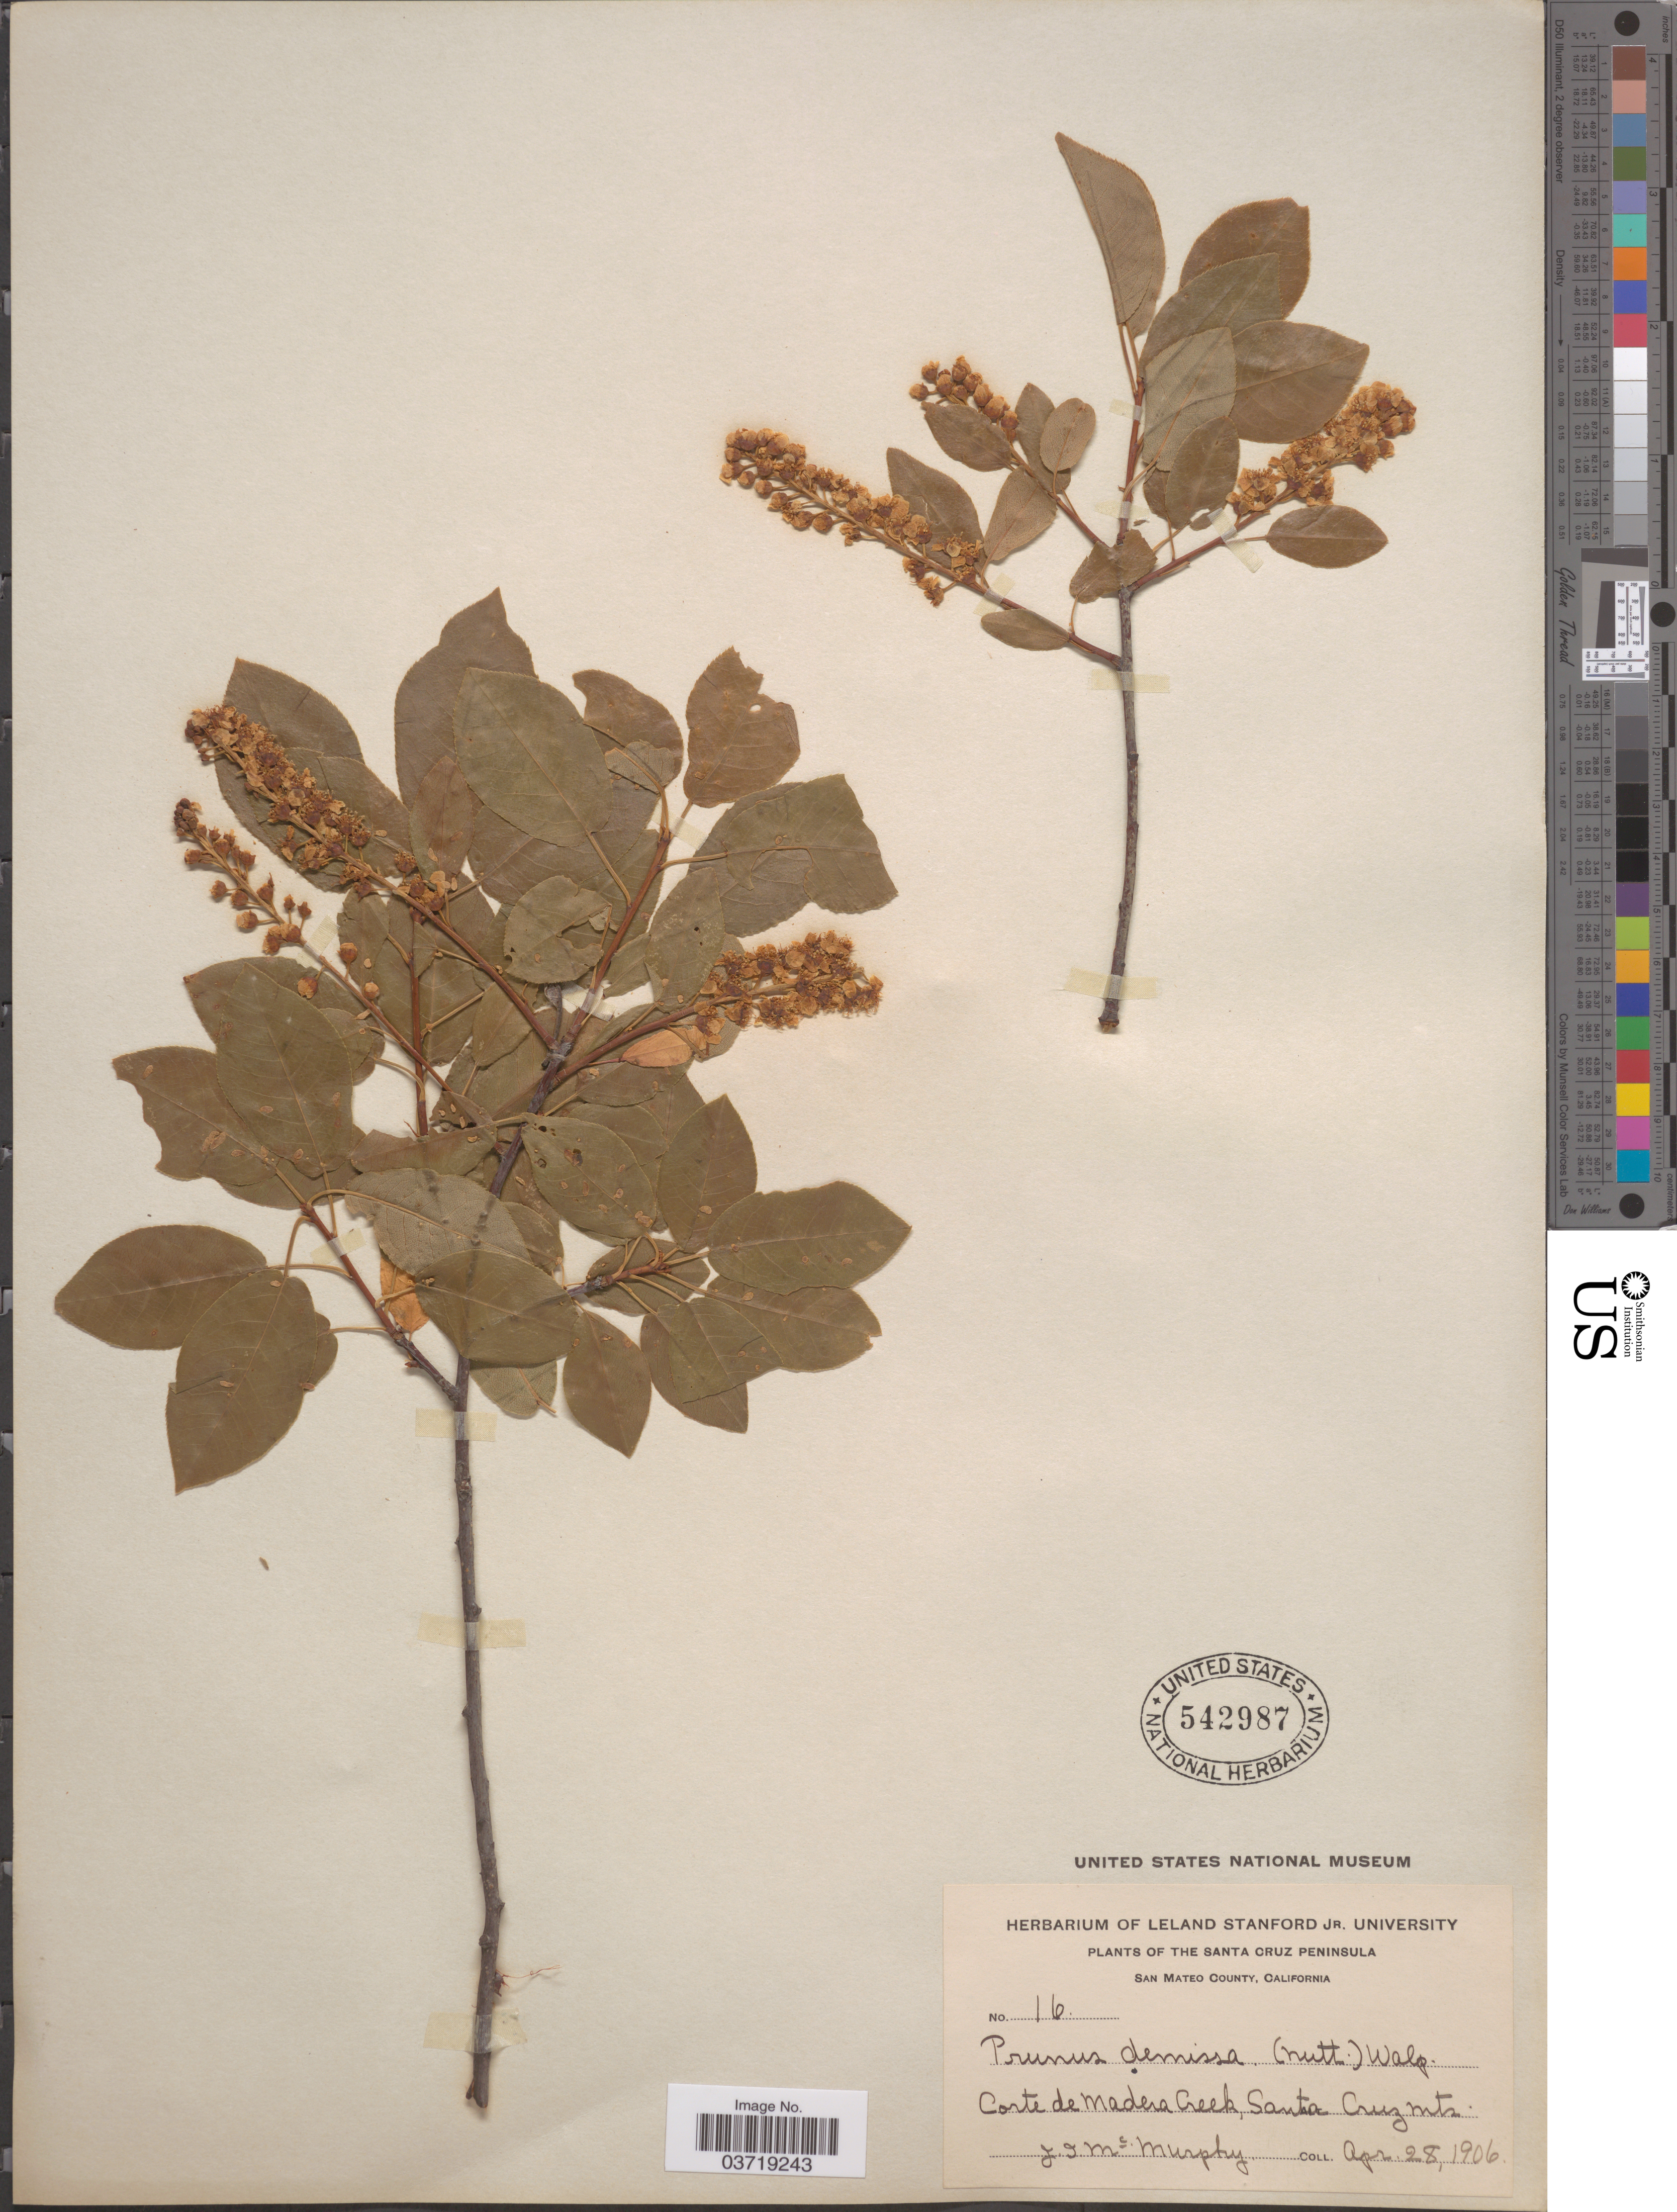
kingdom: Plantae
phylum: Tracheophyta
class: Magnoliopsida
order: Rosales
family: Rosaceae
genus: Prunus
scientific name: Prunus virginiana var. demissa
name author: (Nutt.) Torr.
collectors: J. McMurphy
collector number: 16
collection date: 1906-04-28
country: United States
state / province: California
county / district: San Mateo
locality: The Santa Cruz Peninsula. San Mateo County. Corte de Madera Creek, Santa Cruz Mts.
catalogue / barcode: US 542987